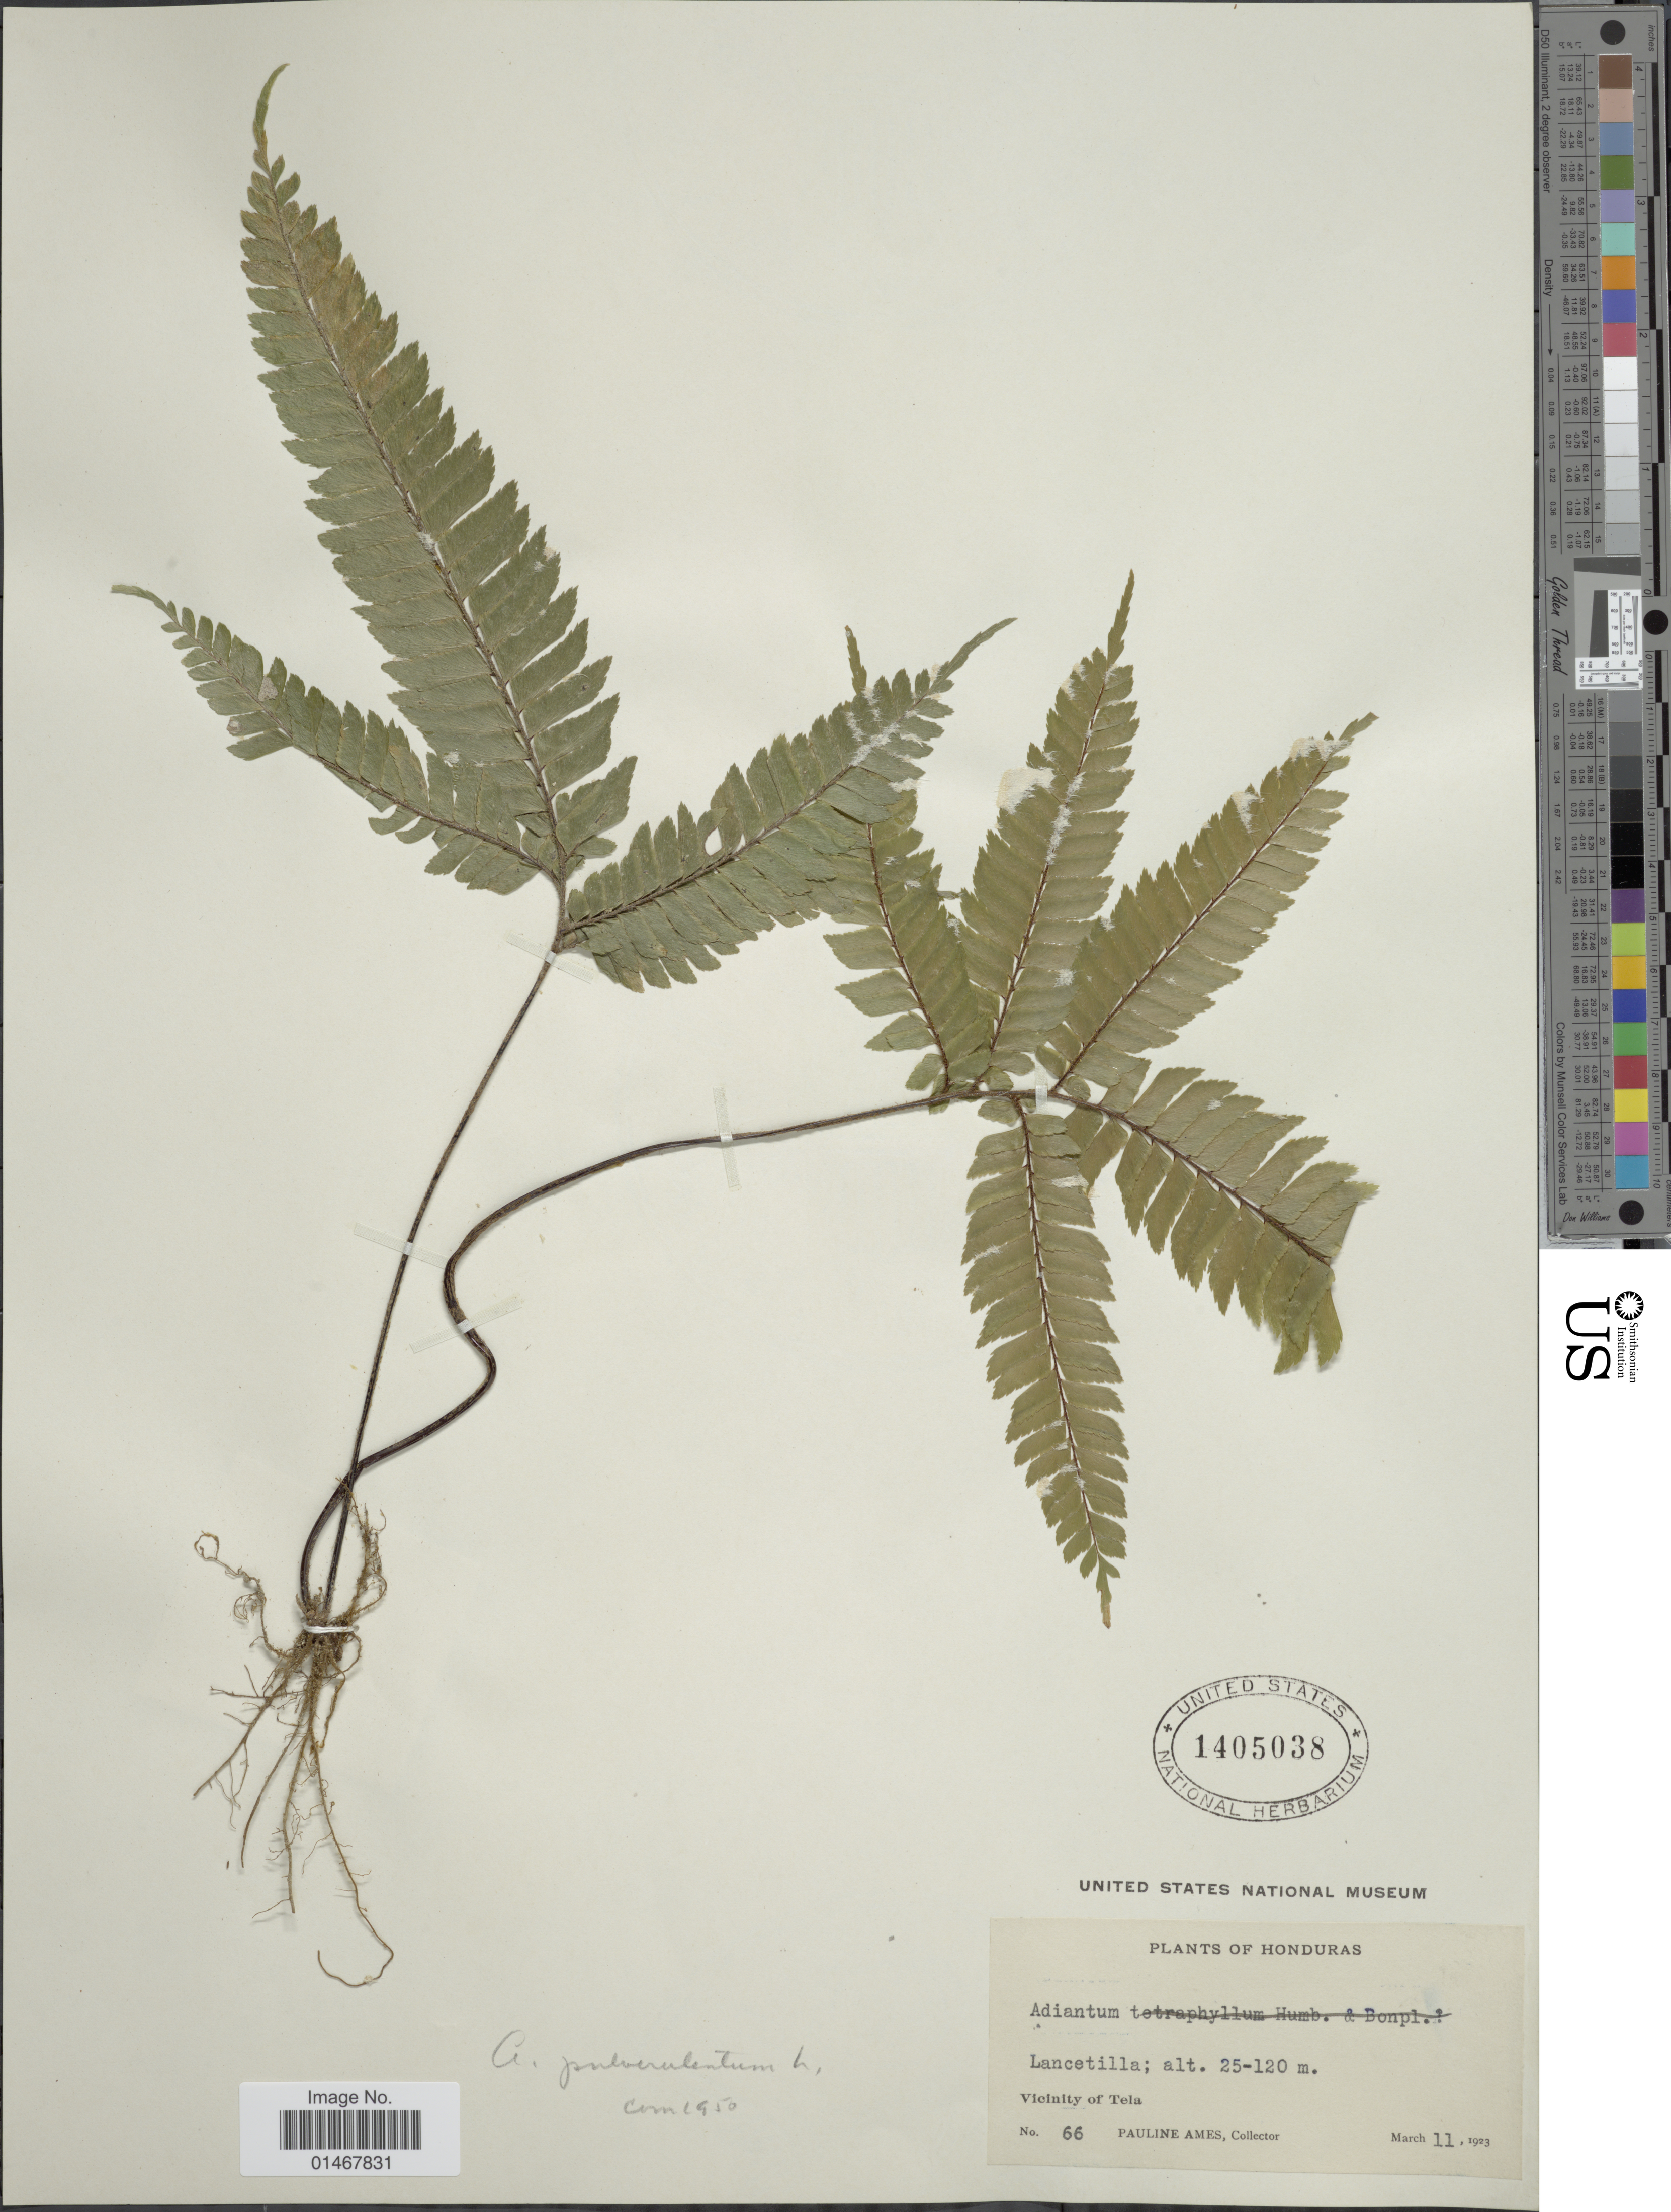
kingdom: Plantae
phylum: Tracheophyta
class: Polypodiopsida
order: Polypodiales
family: Pteridaceae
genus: Adiantum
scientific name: Adiantum pulverulentum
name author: L.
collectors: P. Ames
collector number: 6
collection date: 1923-03-11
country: Honduras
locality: Lancetilla, Vicinity of Tela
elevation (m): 25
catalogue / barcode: US 1405038